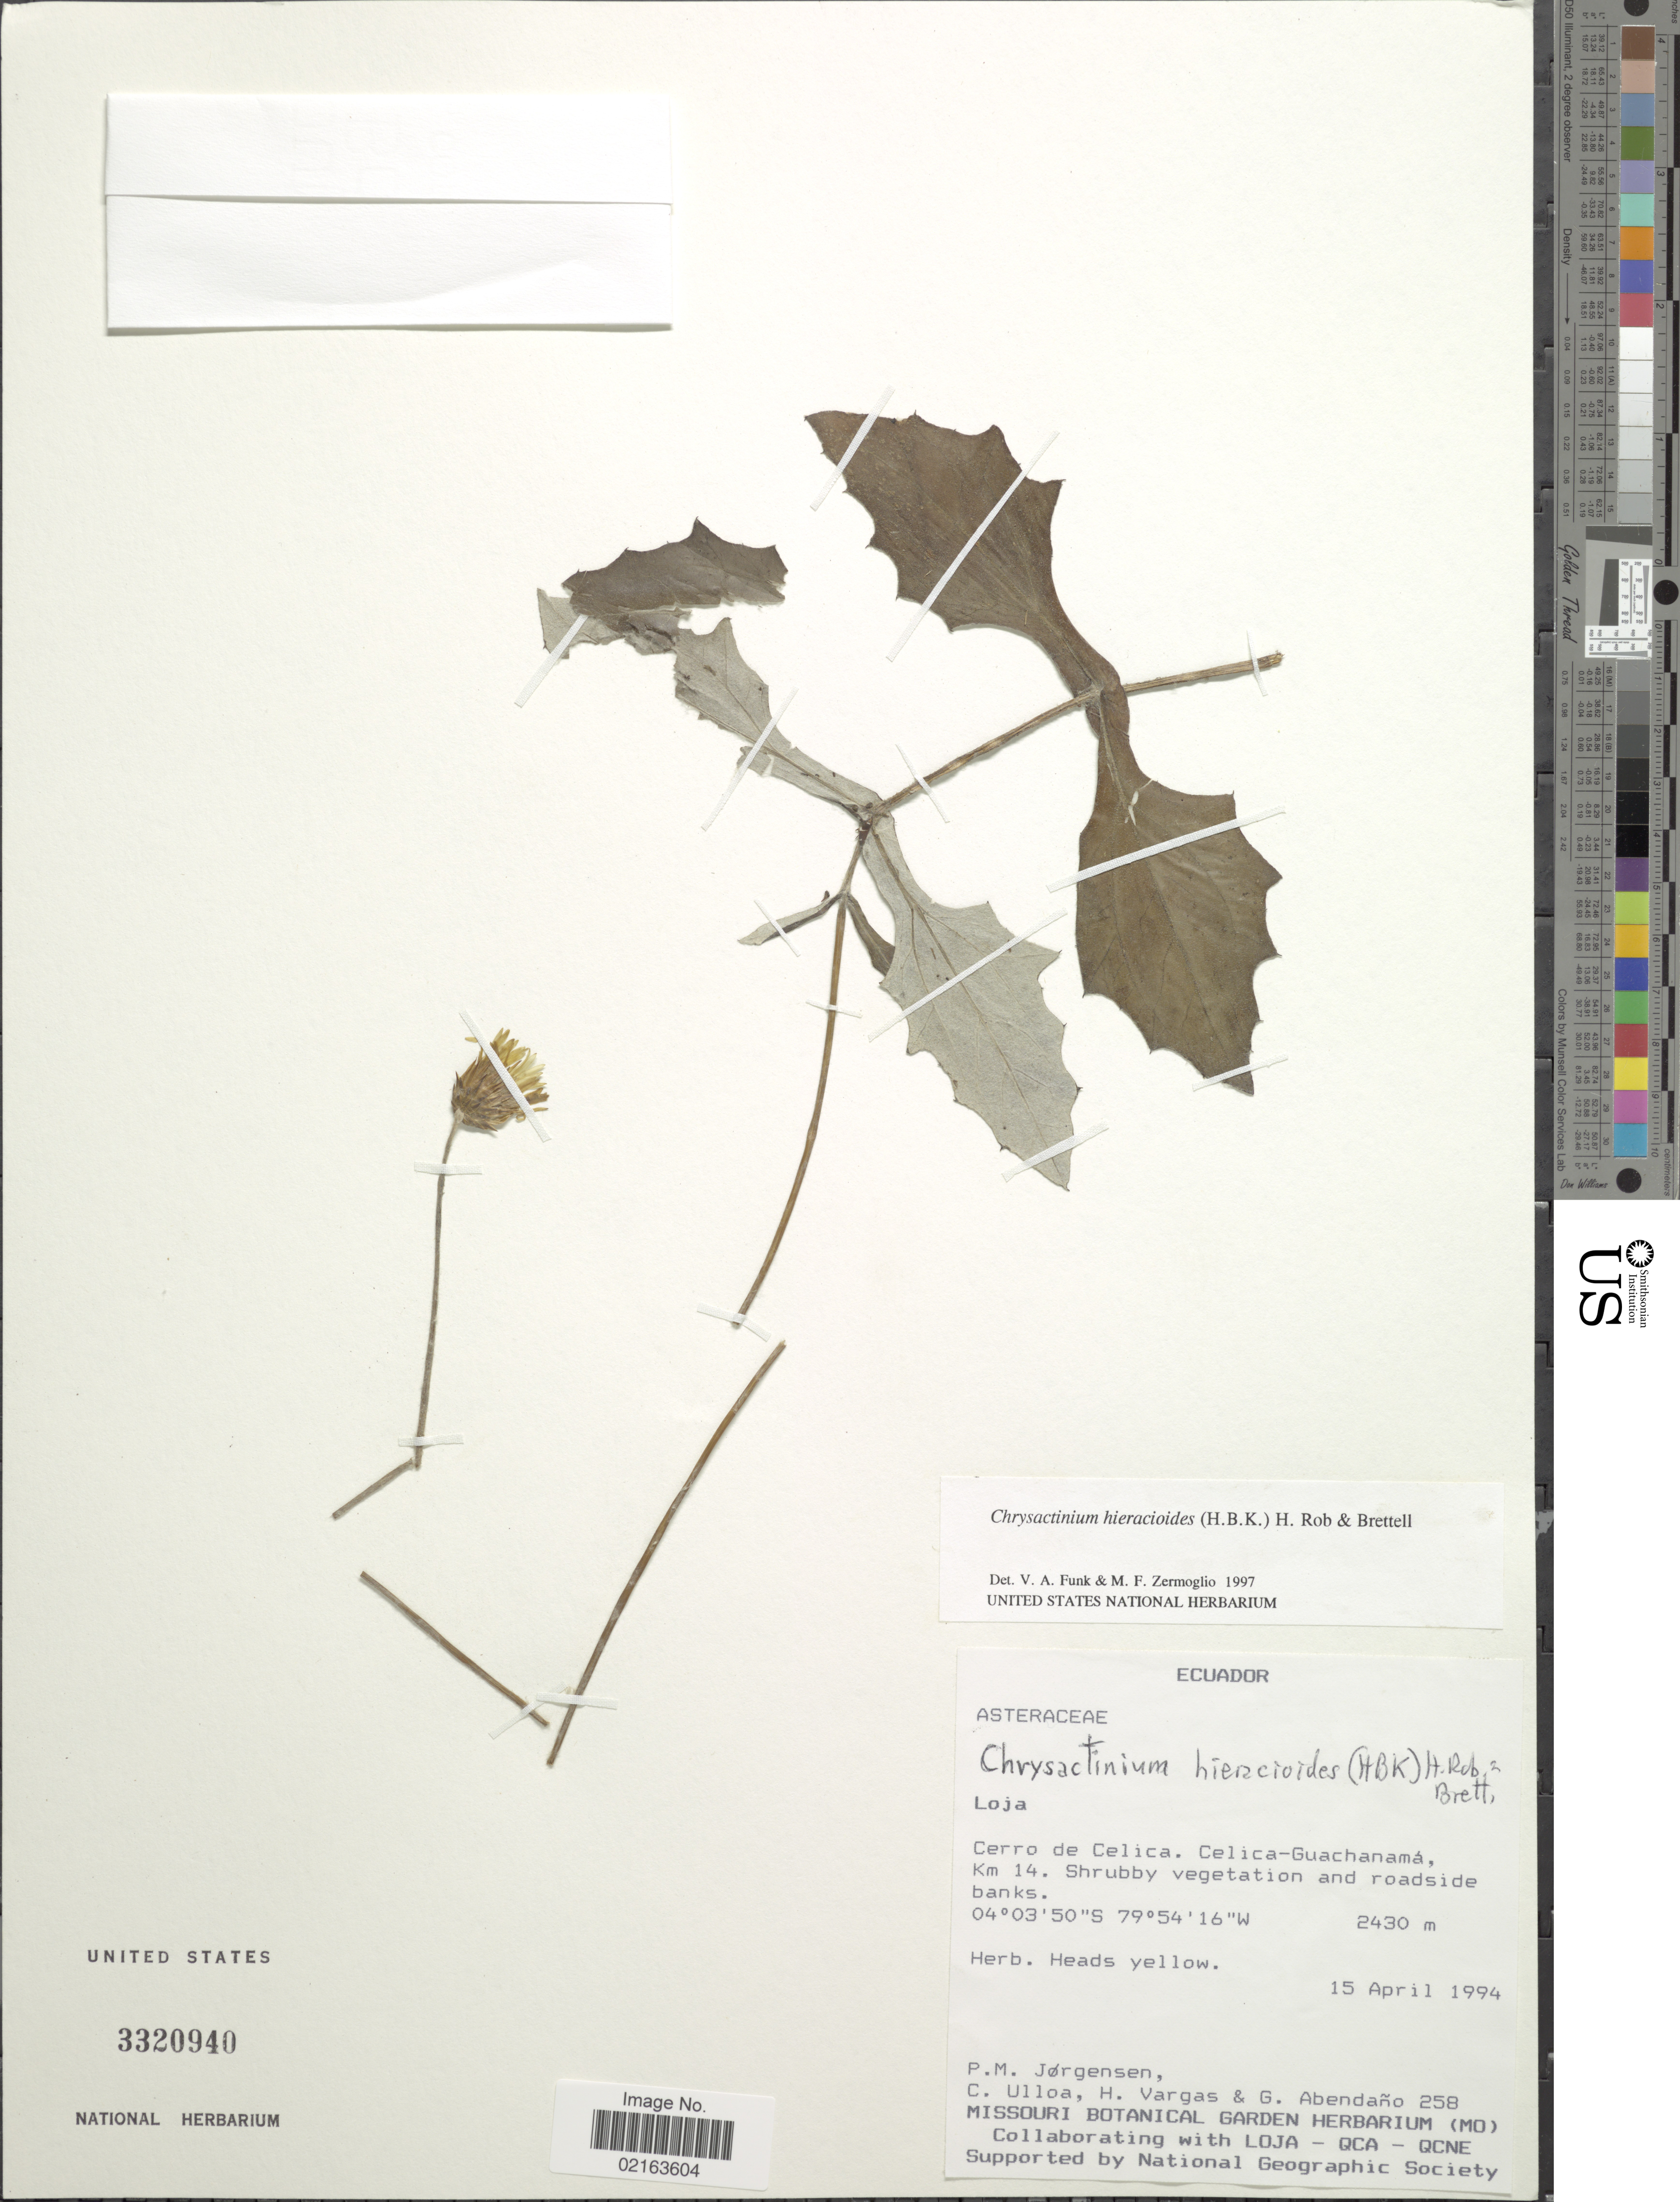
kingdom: Plantae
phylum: Tracheophyta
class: Magnoliopsida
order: Asterales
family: Asteraceae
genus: Chrysactinium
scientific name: Chrysactinium hieracioides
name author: (Kunth) H. Rob. & Brettell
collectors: P. Jørgensen, C. Ulloa, H. Vargas & G. Abendaño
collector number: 258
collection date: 1994-04-15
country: Ecuador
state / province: Loja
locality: Loja. Cerro de Celica. Celica-Guachanamá, Km 14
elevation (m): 2430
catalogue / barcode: US 3320940